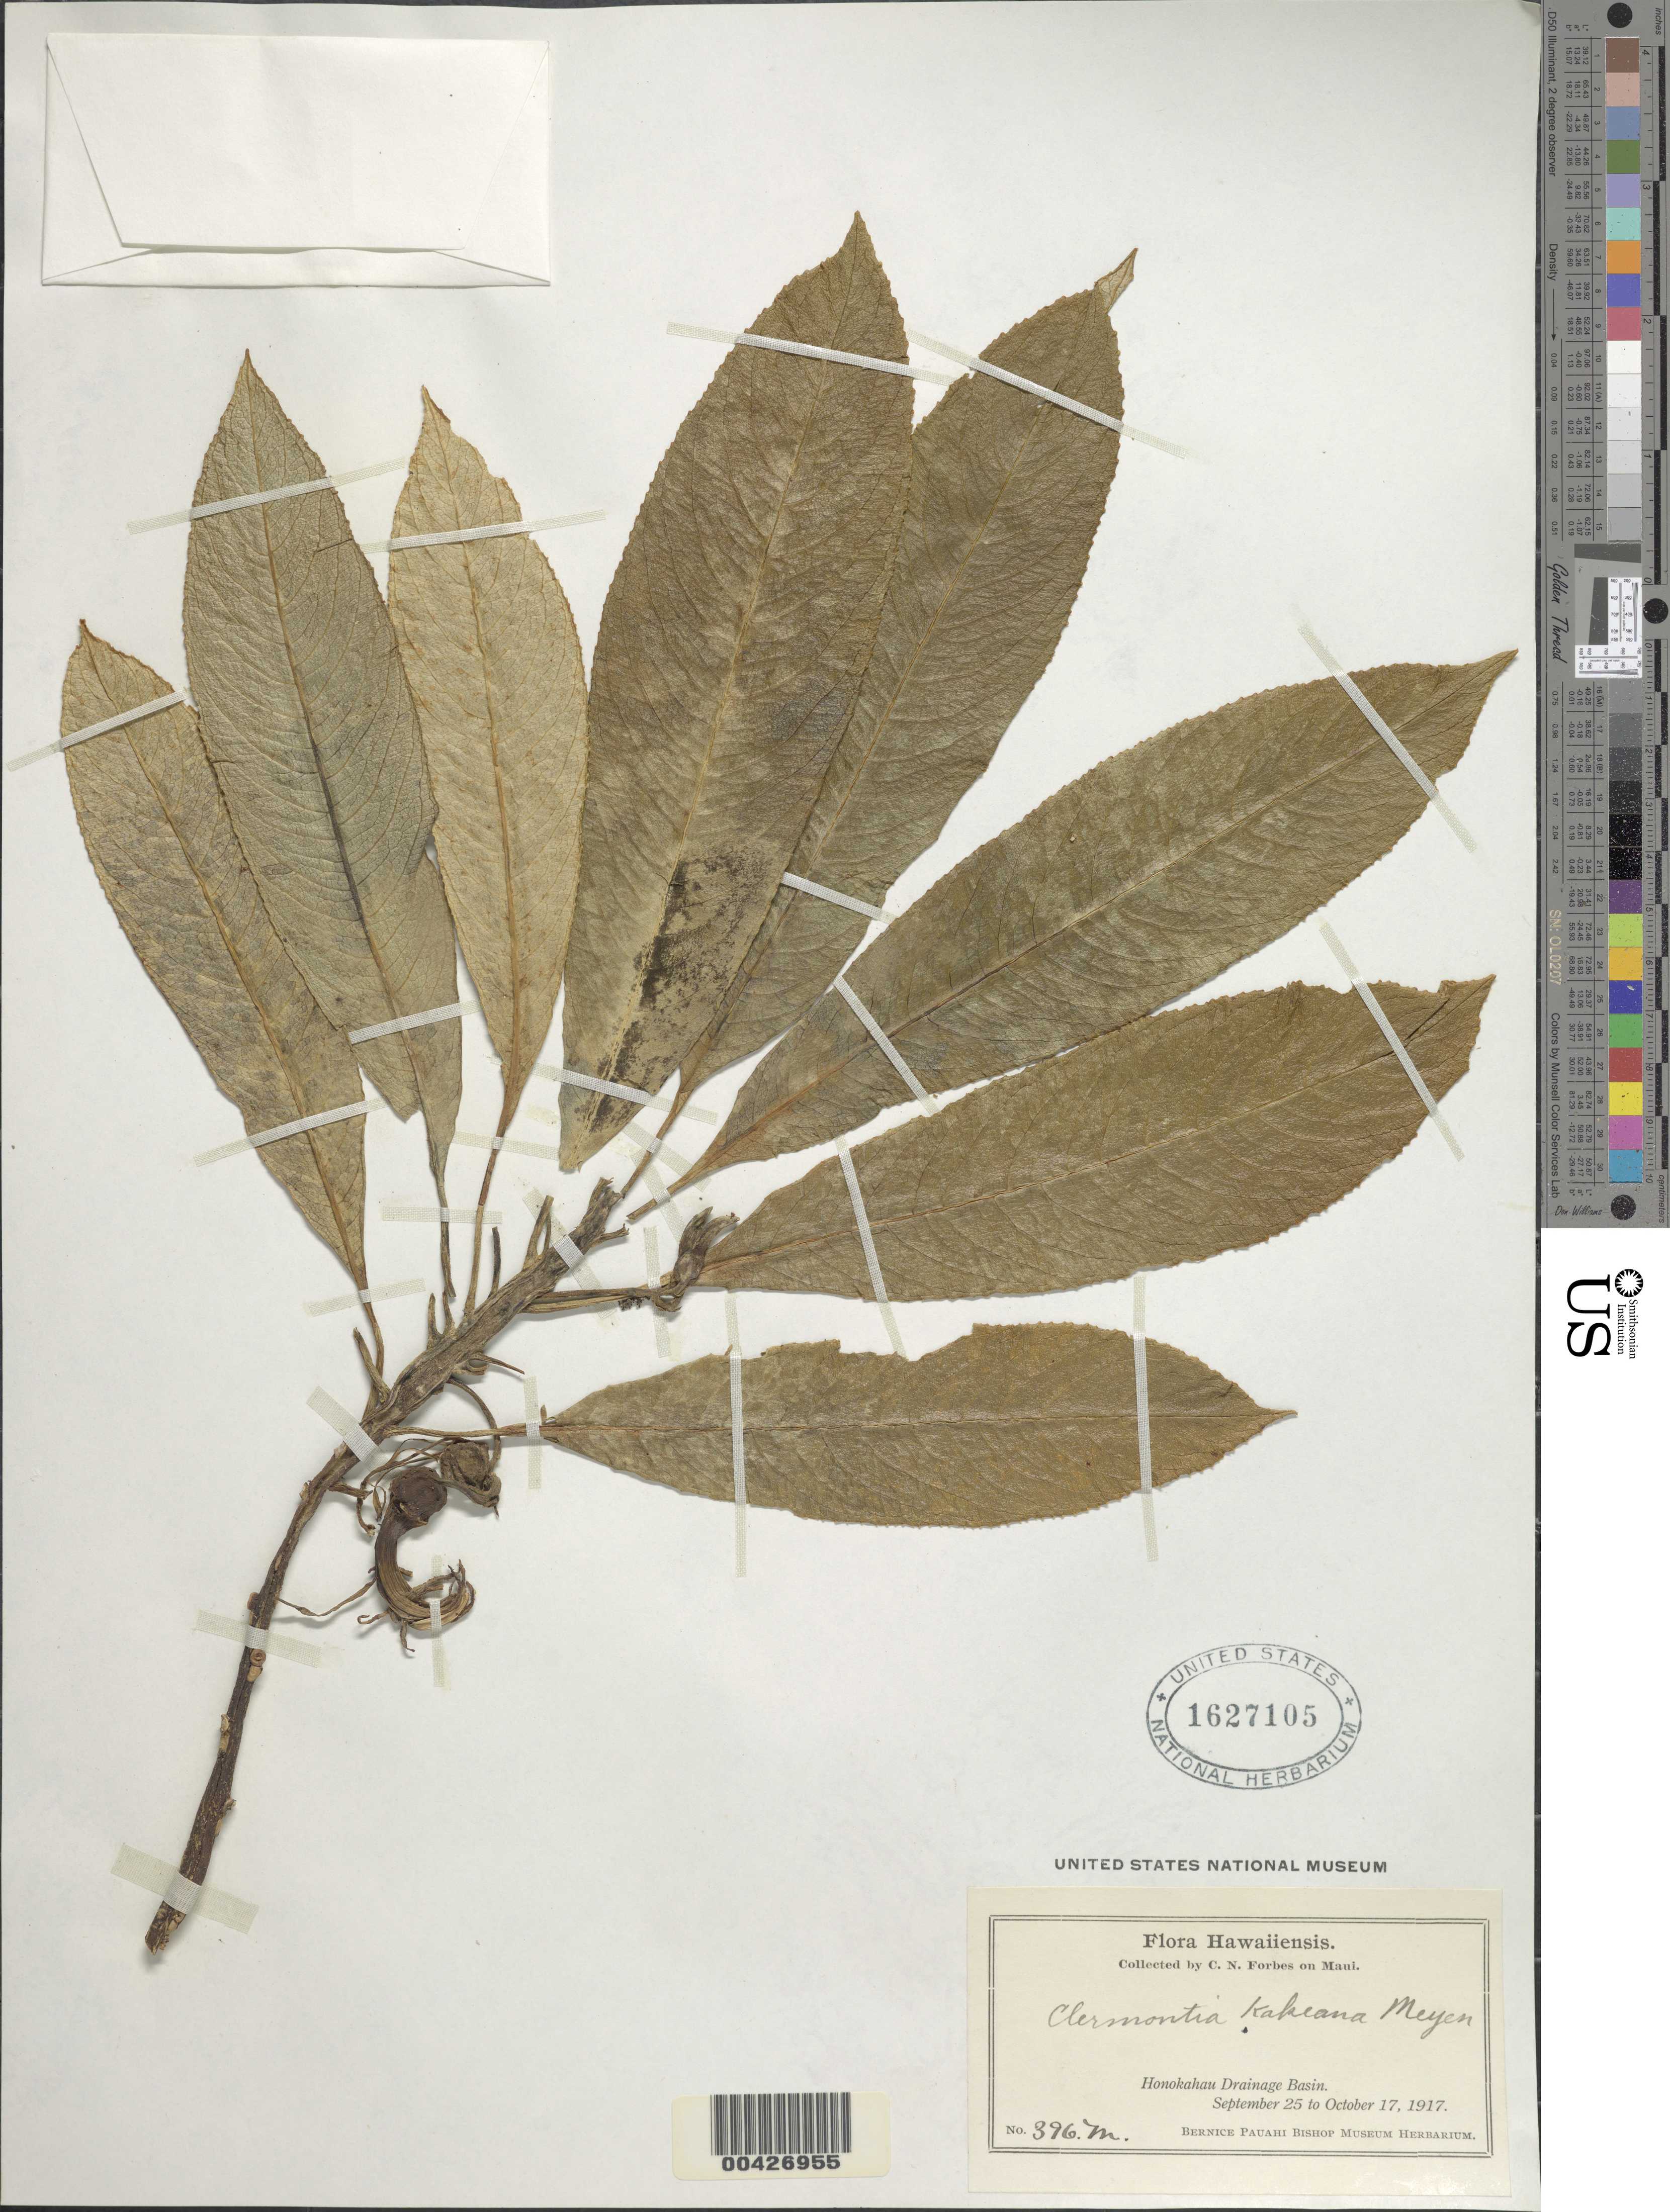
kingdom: Plantae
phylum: Tracheophyta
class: Magnoliopsida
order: Asterales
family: Campanulaceae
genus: Clermontia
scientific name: Clermontia kakeana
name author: Meyen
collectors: C. N. Forbes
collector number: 396.M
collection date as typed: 25 Sep 1917 to 17 Oct 1917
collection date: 1917-09-25/1917-10-17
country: United States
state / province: Hawaii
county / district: Maui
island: Maui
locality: Honokahau Drainage Basin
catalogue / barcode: US 1627105